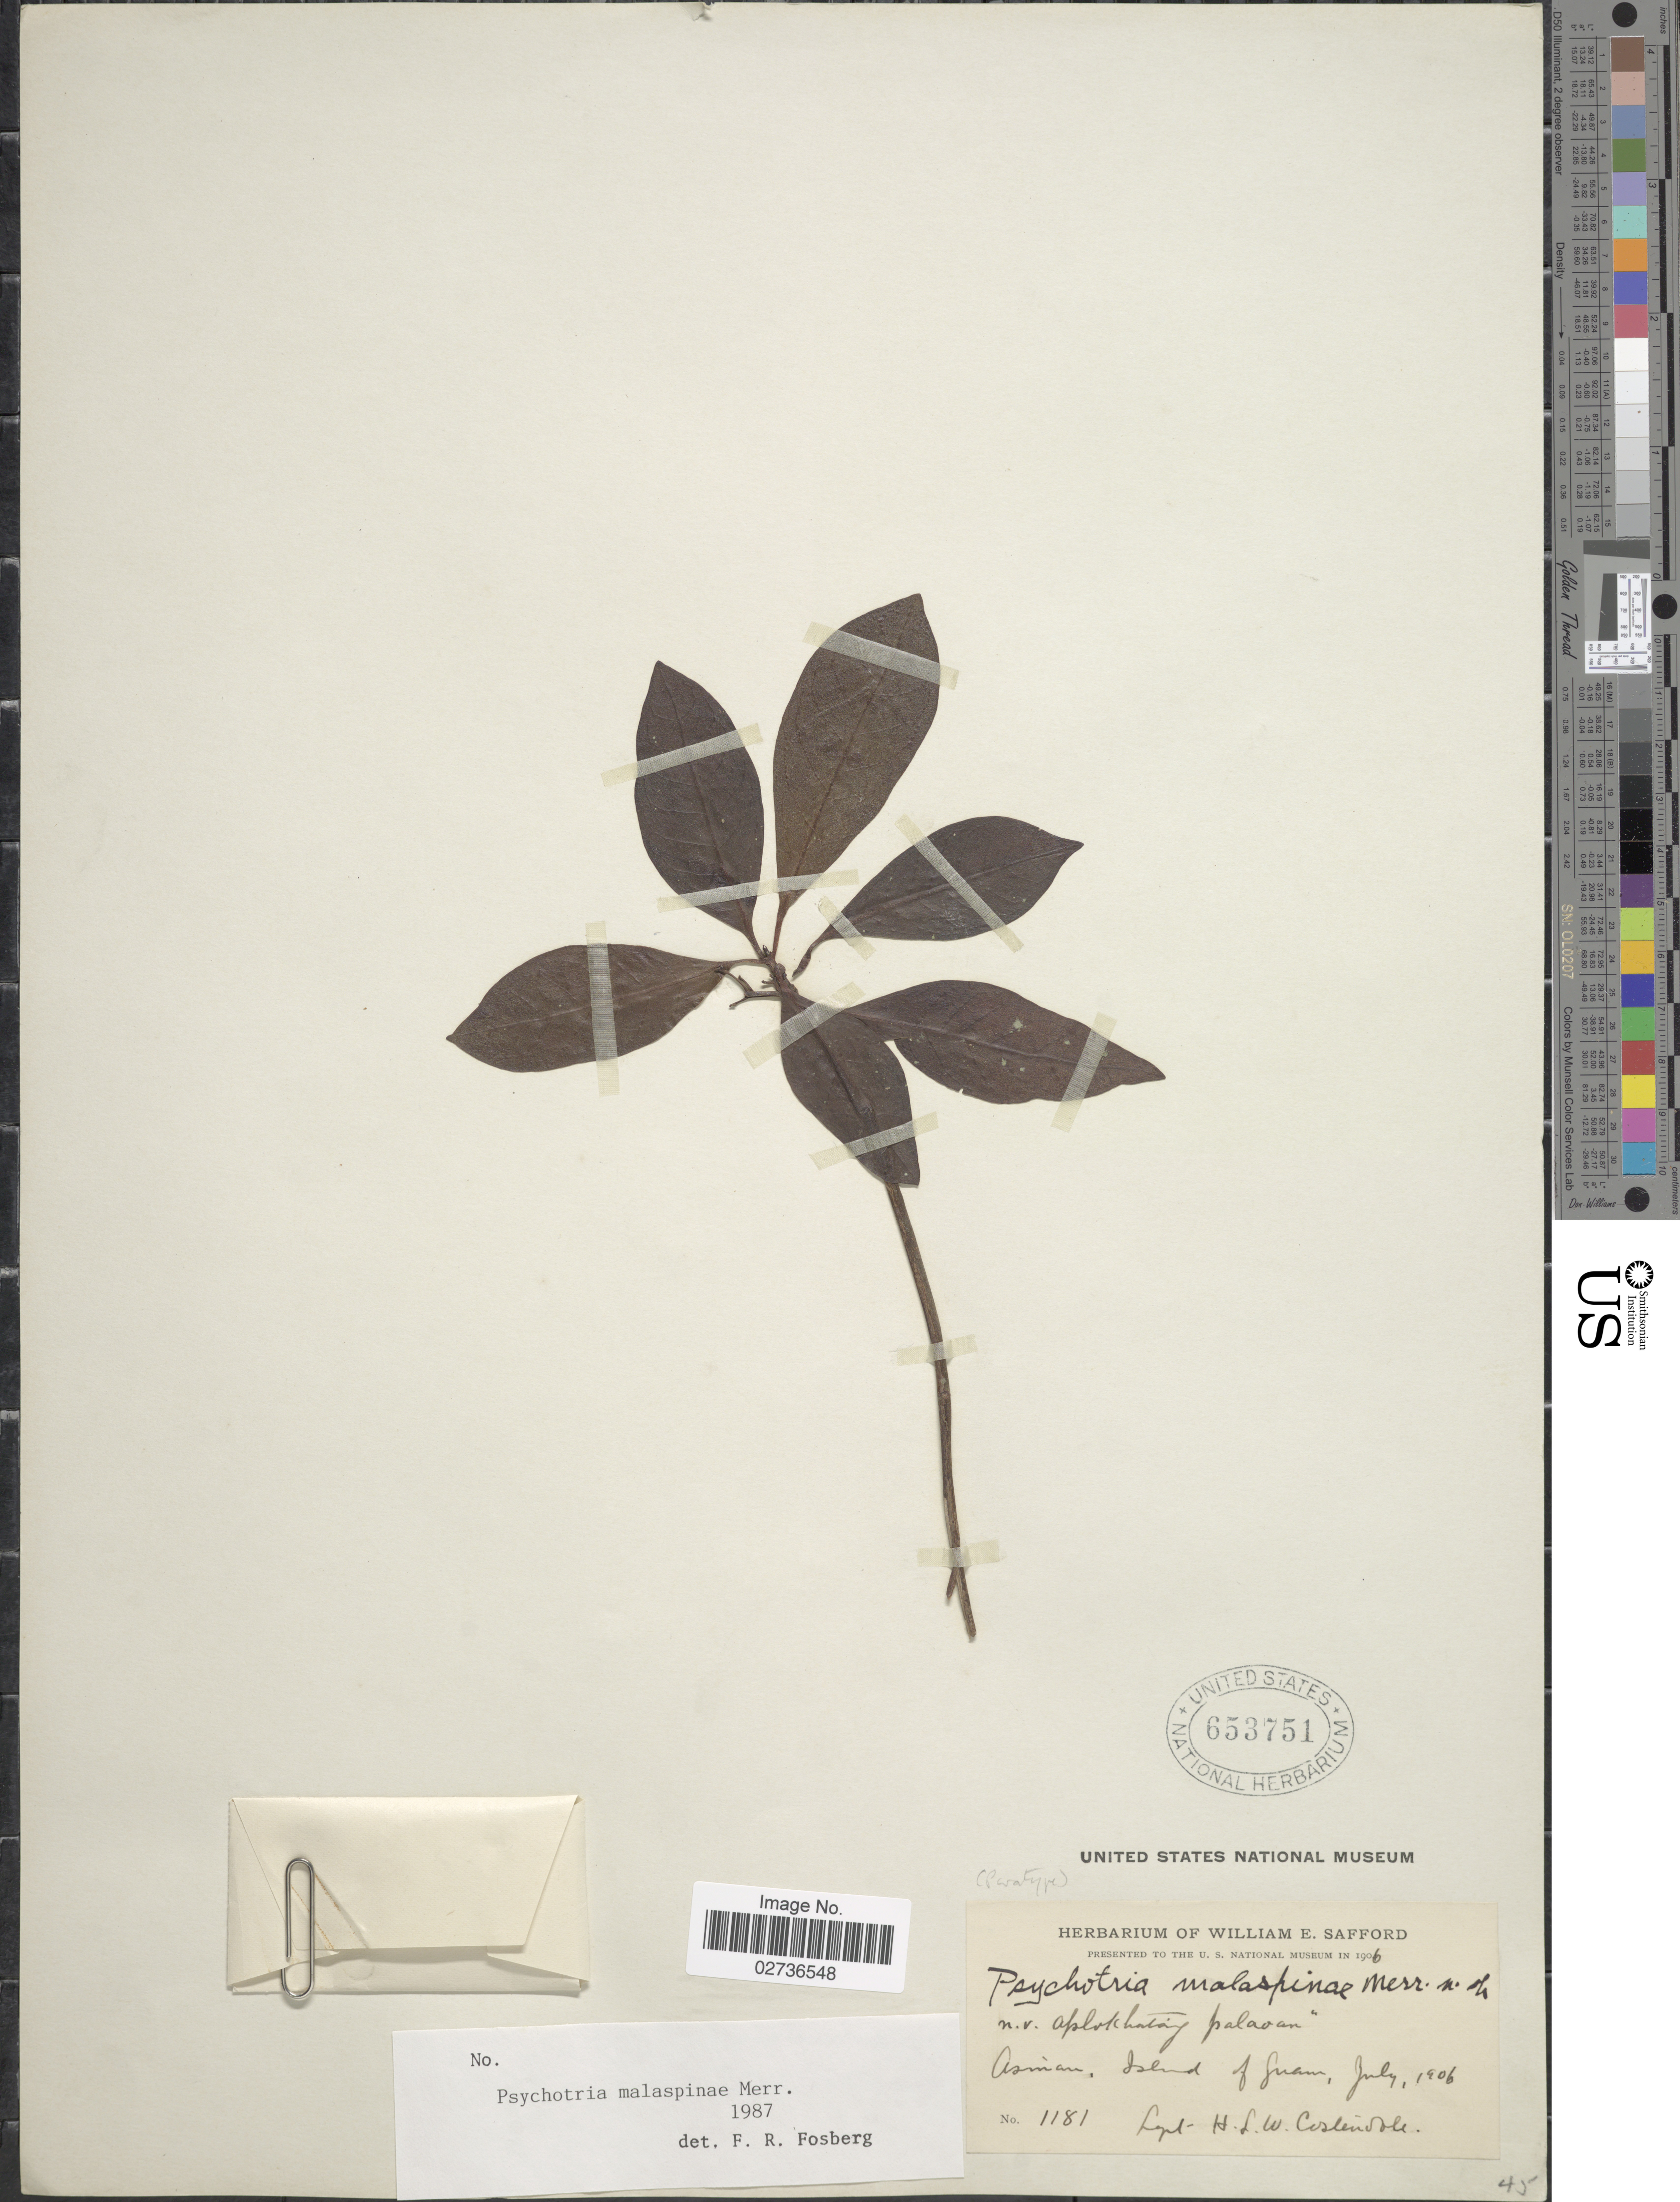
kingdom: Plantae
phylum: Tracheophyta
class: Magnoliopsida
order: Gentianales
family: Rubiaceae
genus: Psychotria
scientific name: Psychotria malaspinae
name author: Merr.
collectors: H. Costenoble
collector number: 1181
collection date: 1906-07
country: Guam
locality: Asinan, Island of Guam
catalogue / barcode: US 653751